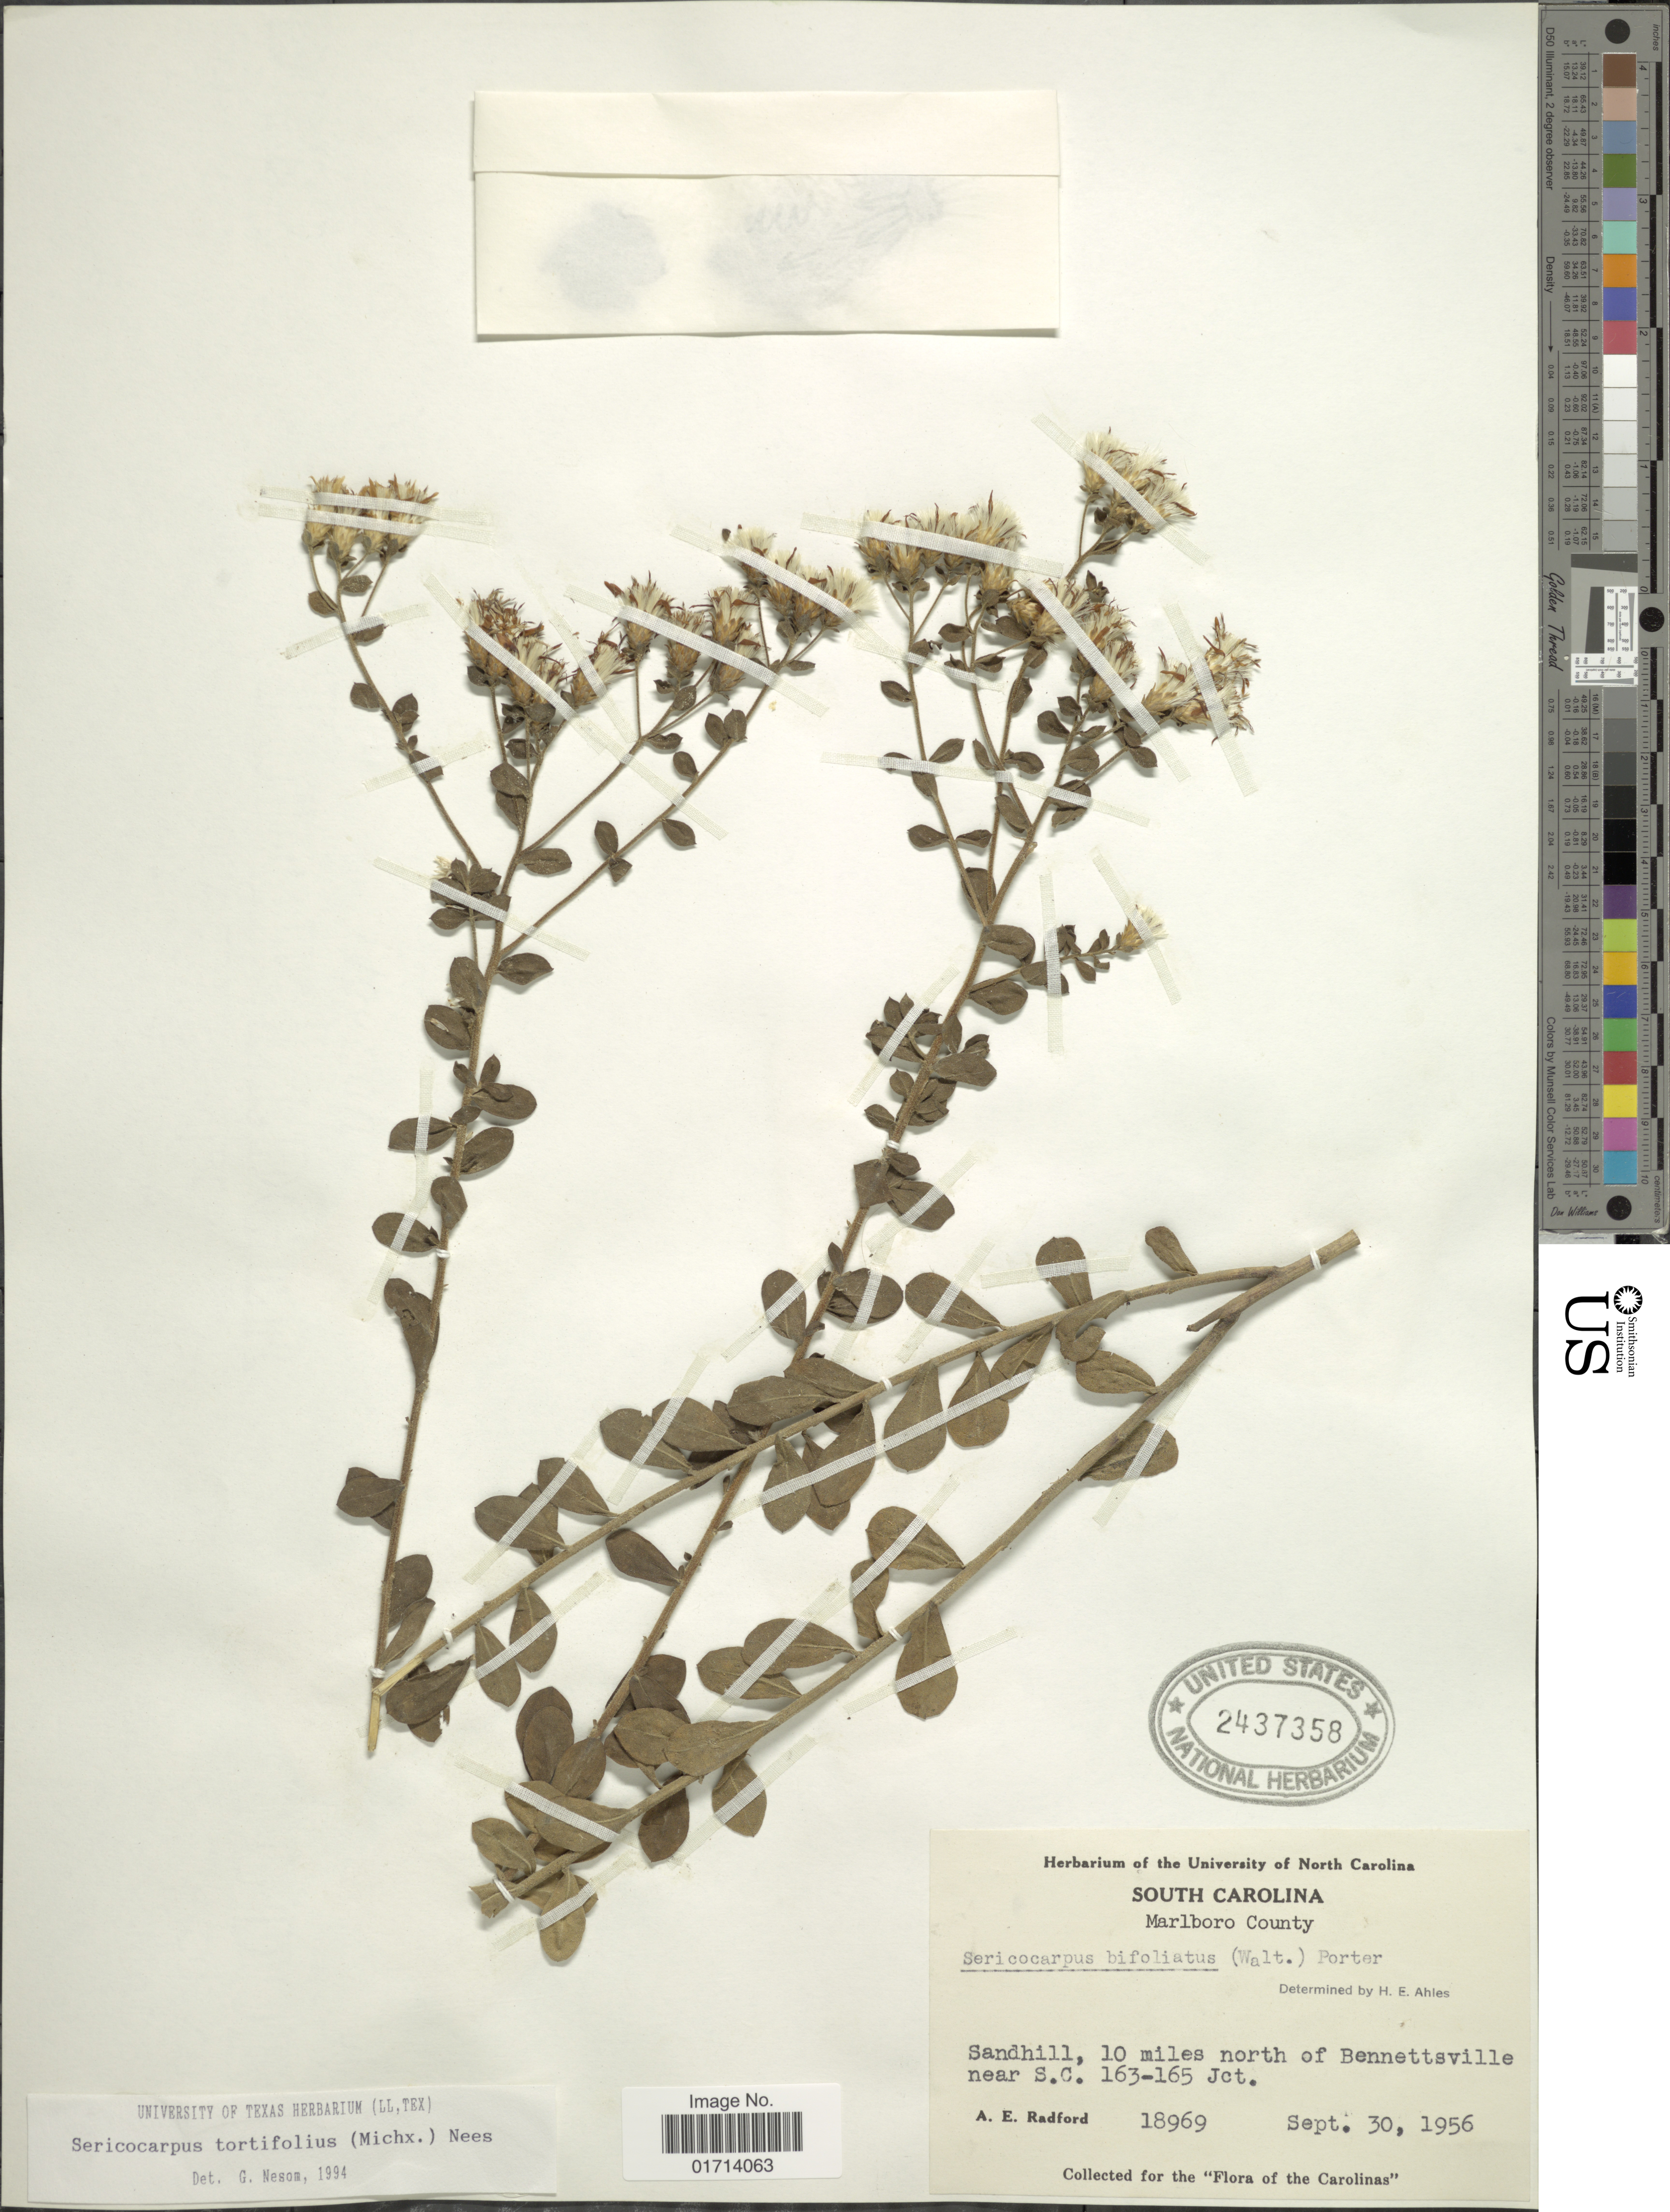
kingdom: Plantae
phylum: Tracheophyta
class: Magnoliopsida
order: Asterales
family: Asteraceae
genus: Sericocarpus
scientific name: Sericocarpus tortifolius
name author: (Michx.) Nees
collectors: A. E. Radford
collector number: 18969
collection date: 1956-09-30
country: United States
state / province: South Carolina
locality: Sandhill, 10 miles north of Bennettsville, near S. C. 163-165 Jct.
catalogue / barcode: US 2437358